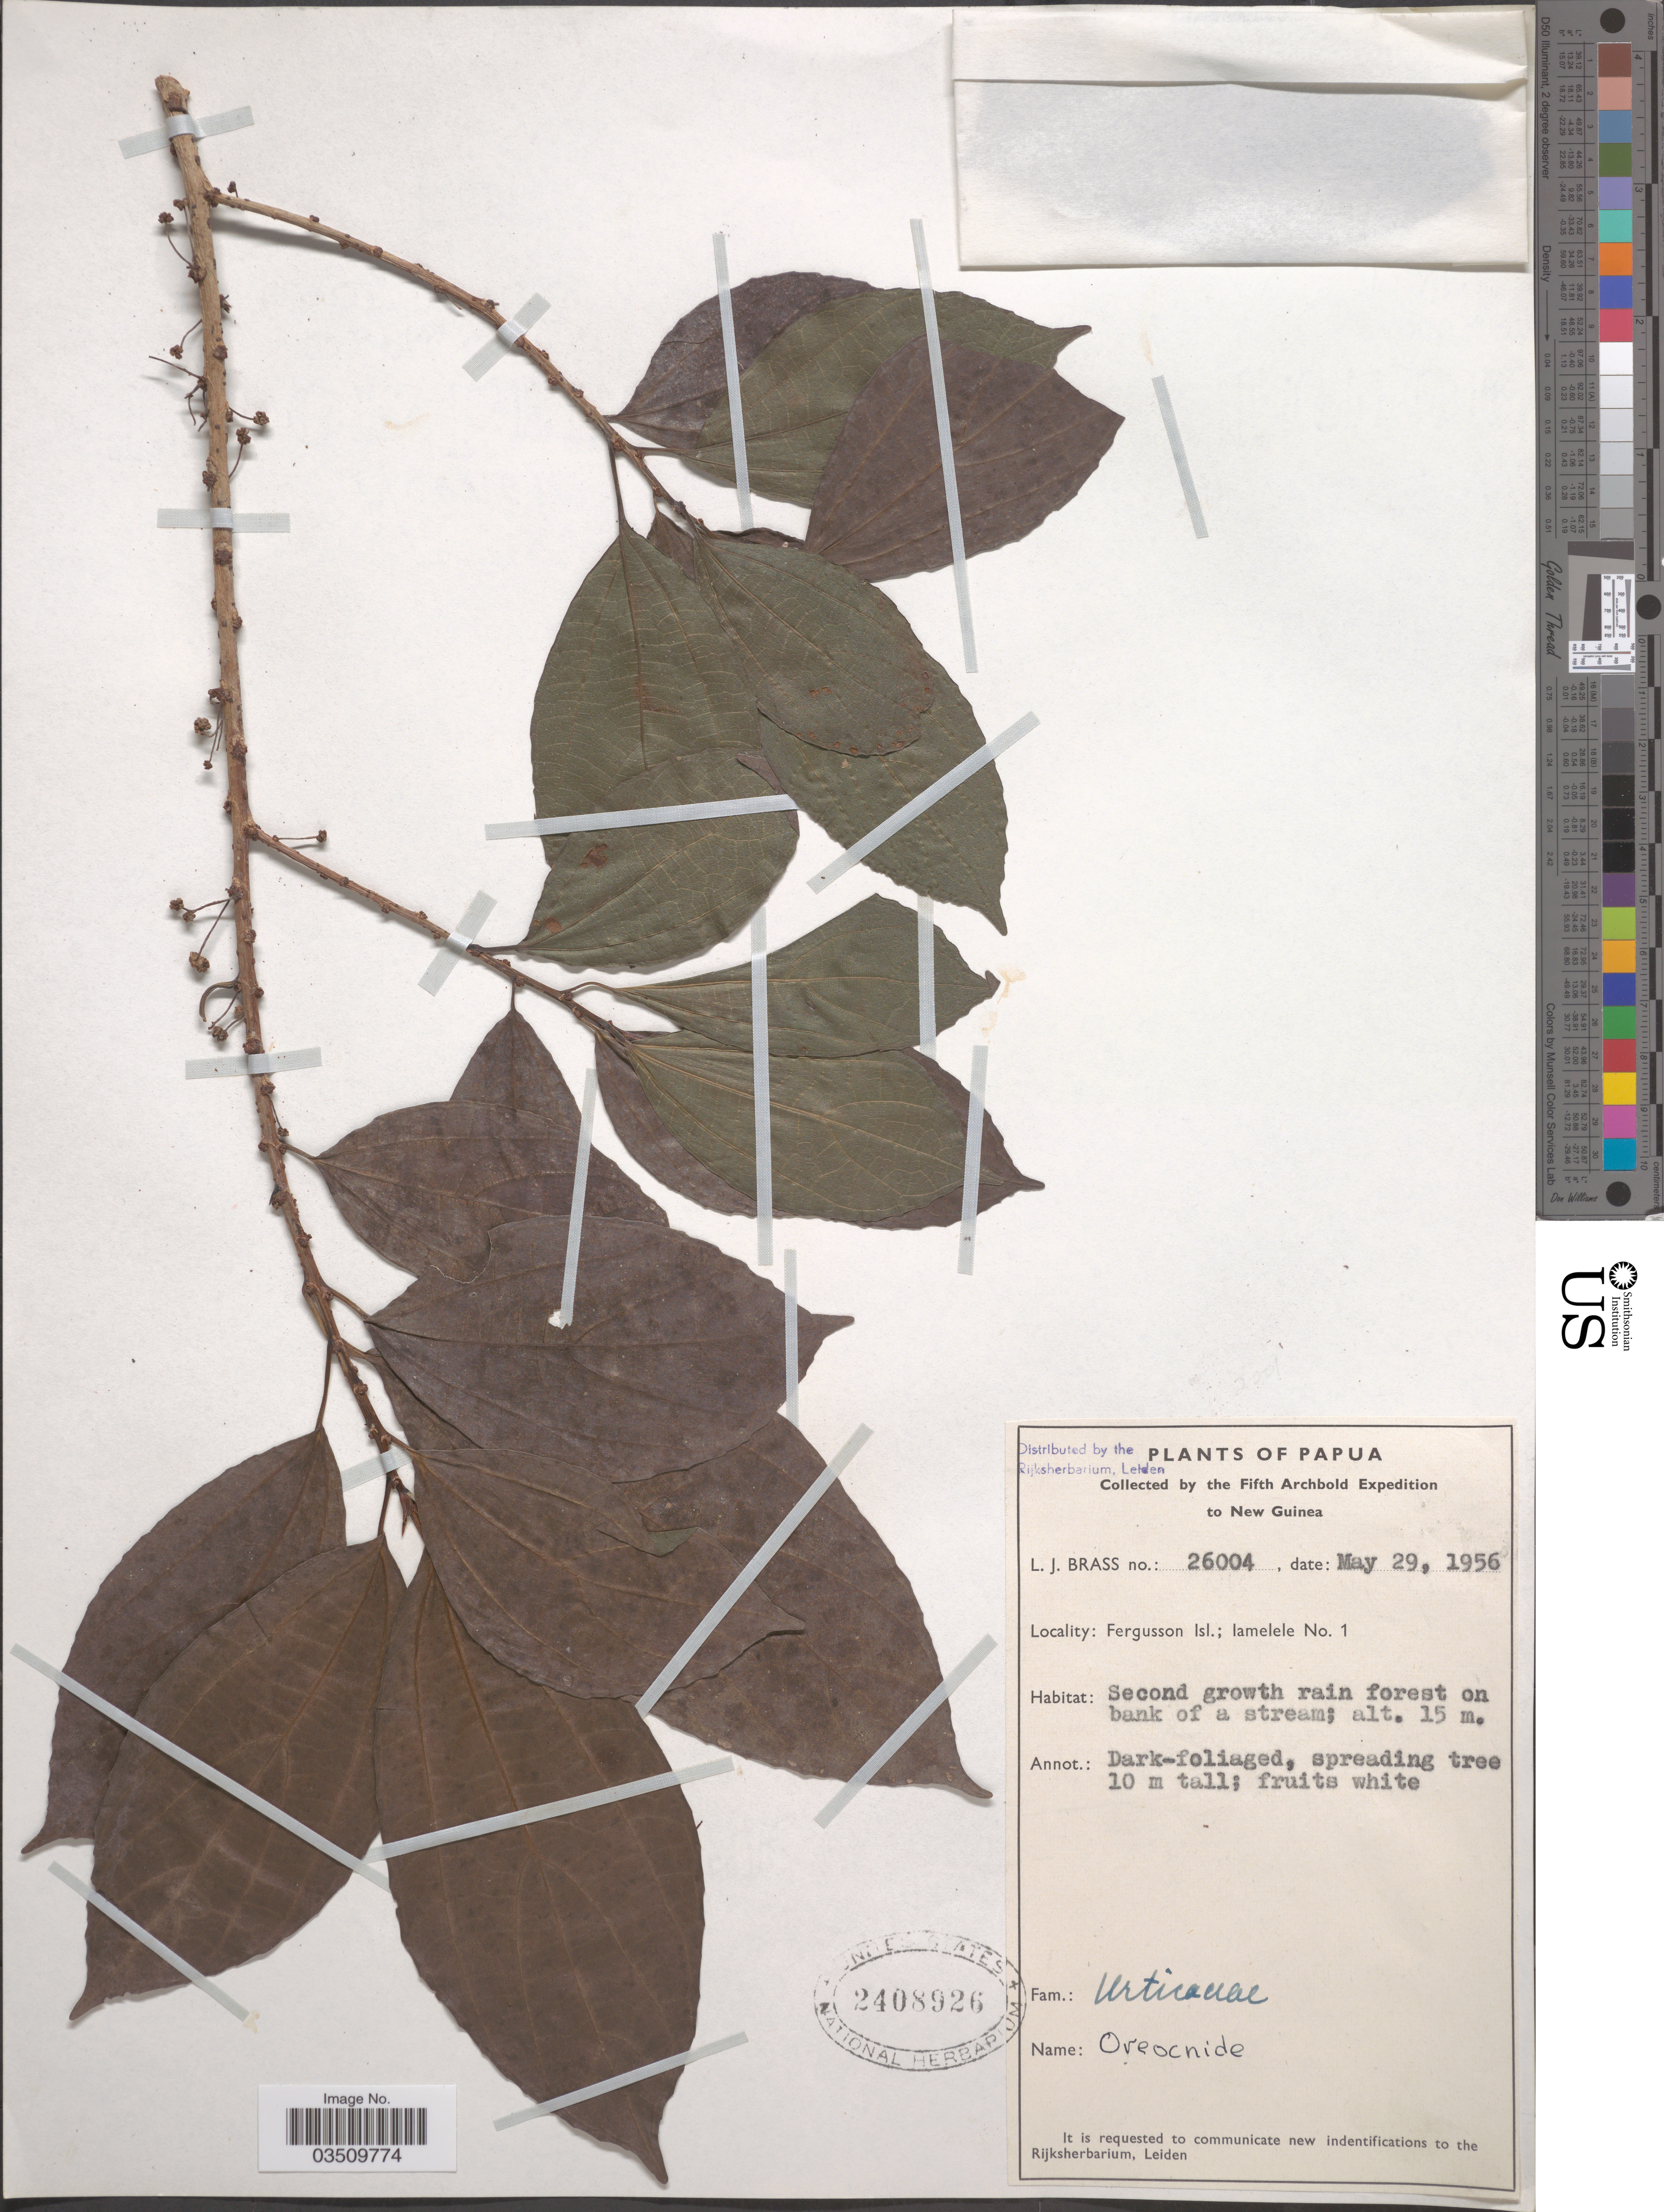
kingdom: Plantae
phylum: Tracheophyta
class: Magnoliopsida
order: Rosales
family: Urticaceae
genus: Oreocnide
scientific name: Oreocnide trinervis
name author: (Wedd.) Miq.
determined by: Frodin, D. G.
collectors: L. J. Brass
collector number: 26004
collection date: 1956-05-29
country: Papua New Guinea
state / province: Milne Bay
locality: New Guinea. Fergusson Isl.; Lamelele No. 1.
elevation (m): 15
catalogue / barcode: US 2408926